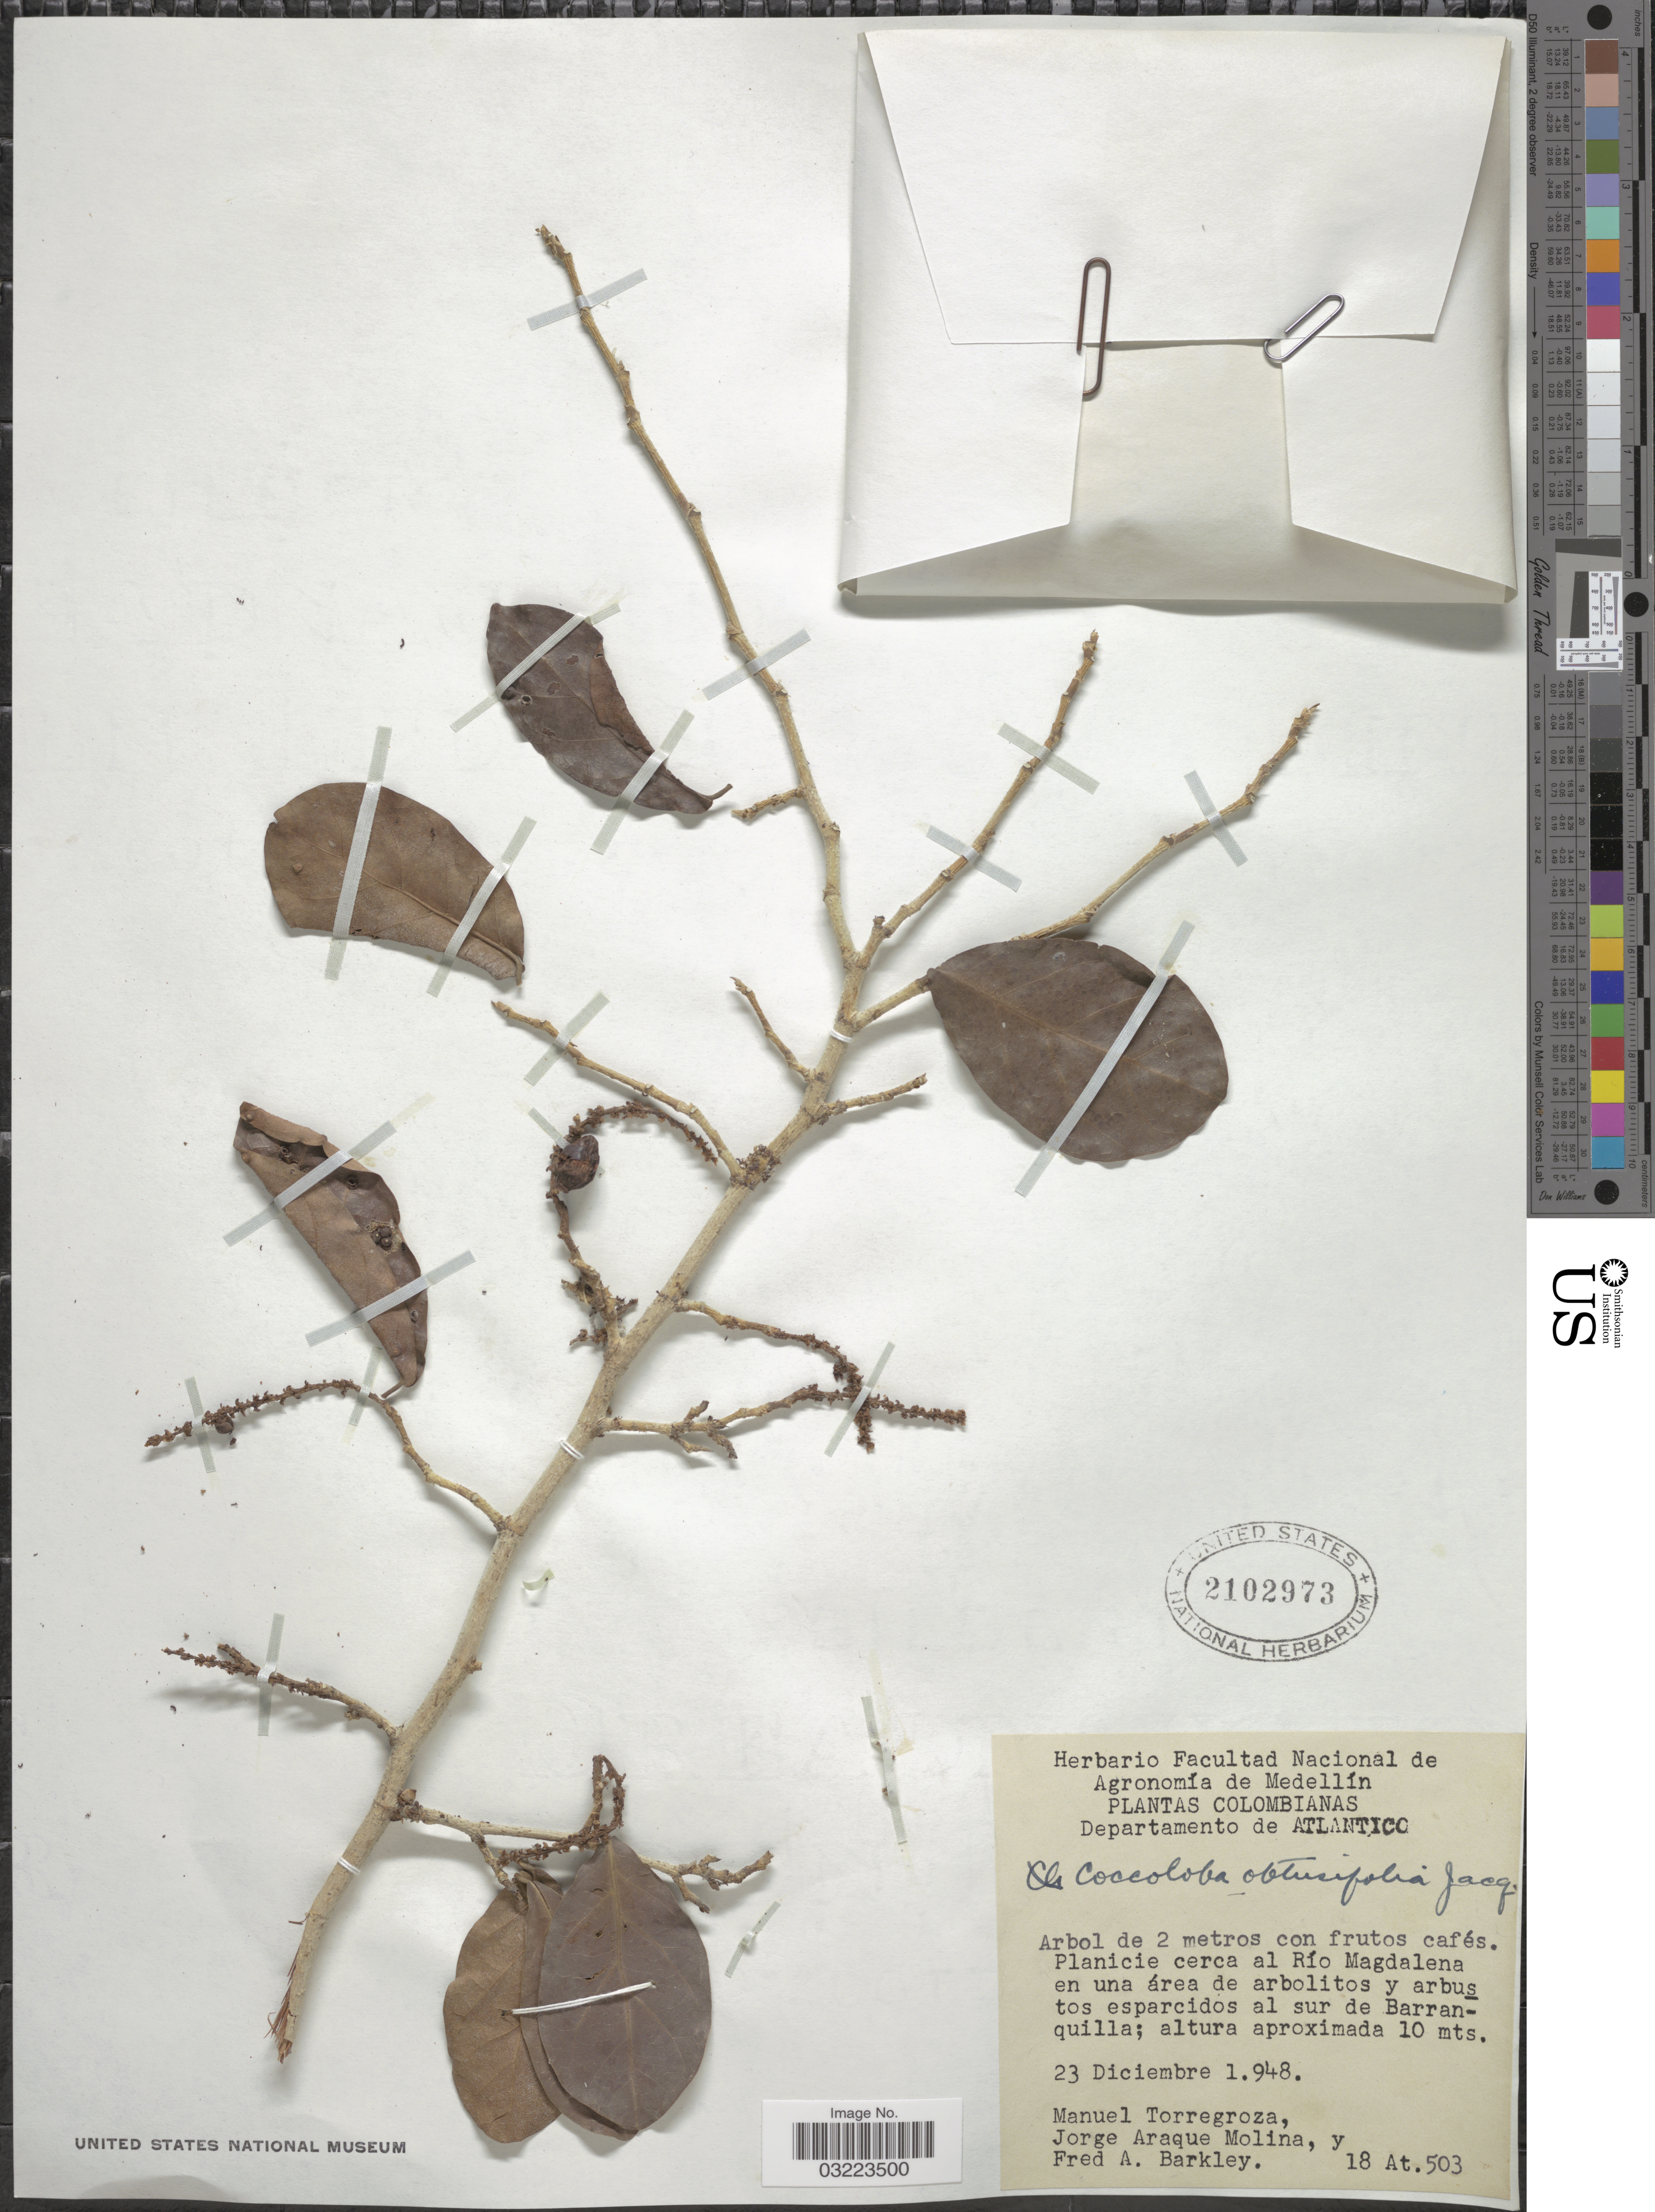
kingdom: Plantae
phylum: Tracheophyta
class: Magnoliopsida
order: Caryophyllales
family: Polygonaceae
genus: Coccoloba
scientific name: Coccoloba obtusifolia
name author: Jacq.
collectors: M. Torregroza C., J. A. Molina & F. A. Barkley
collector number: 18At.503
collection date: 1948-12-23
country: Colombia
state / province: Atlántico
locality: Departamento de Atlantico, Planicie cerca al Río Magdalena en una área de arbolitos y arbustos esparcidos al sur de Barranquilla.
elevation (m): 10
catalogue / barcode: US 2102973